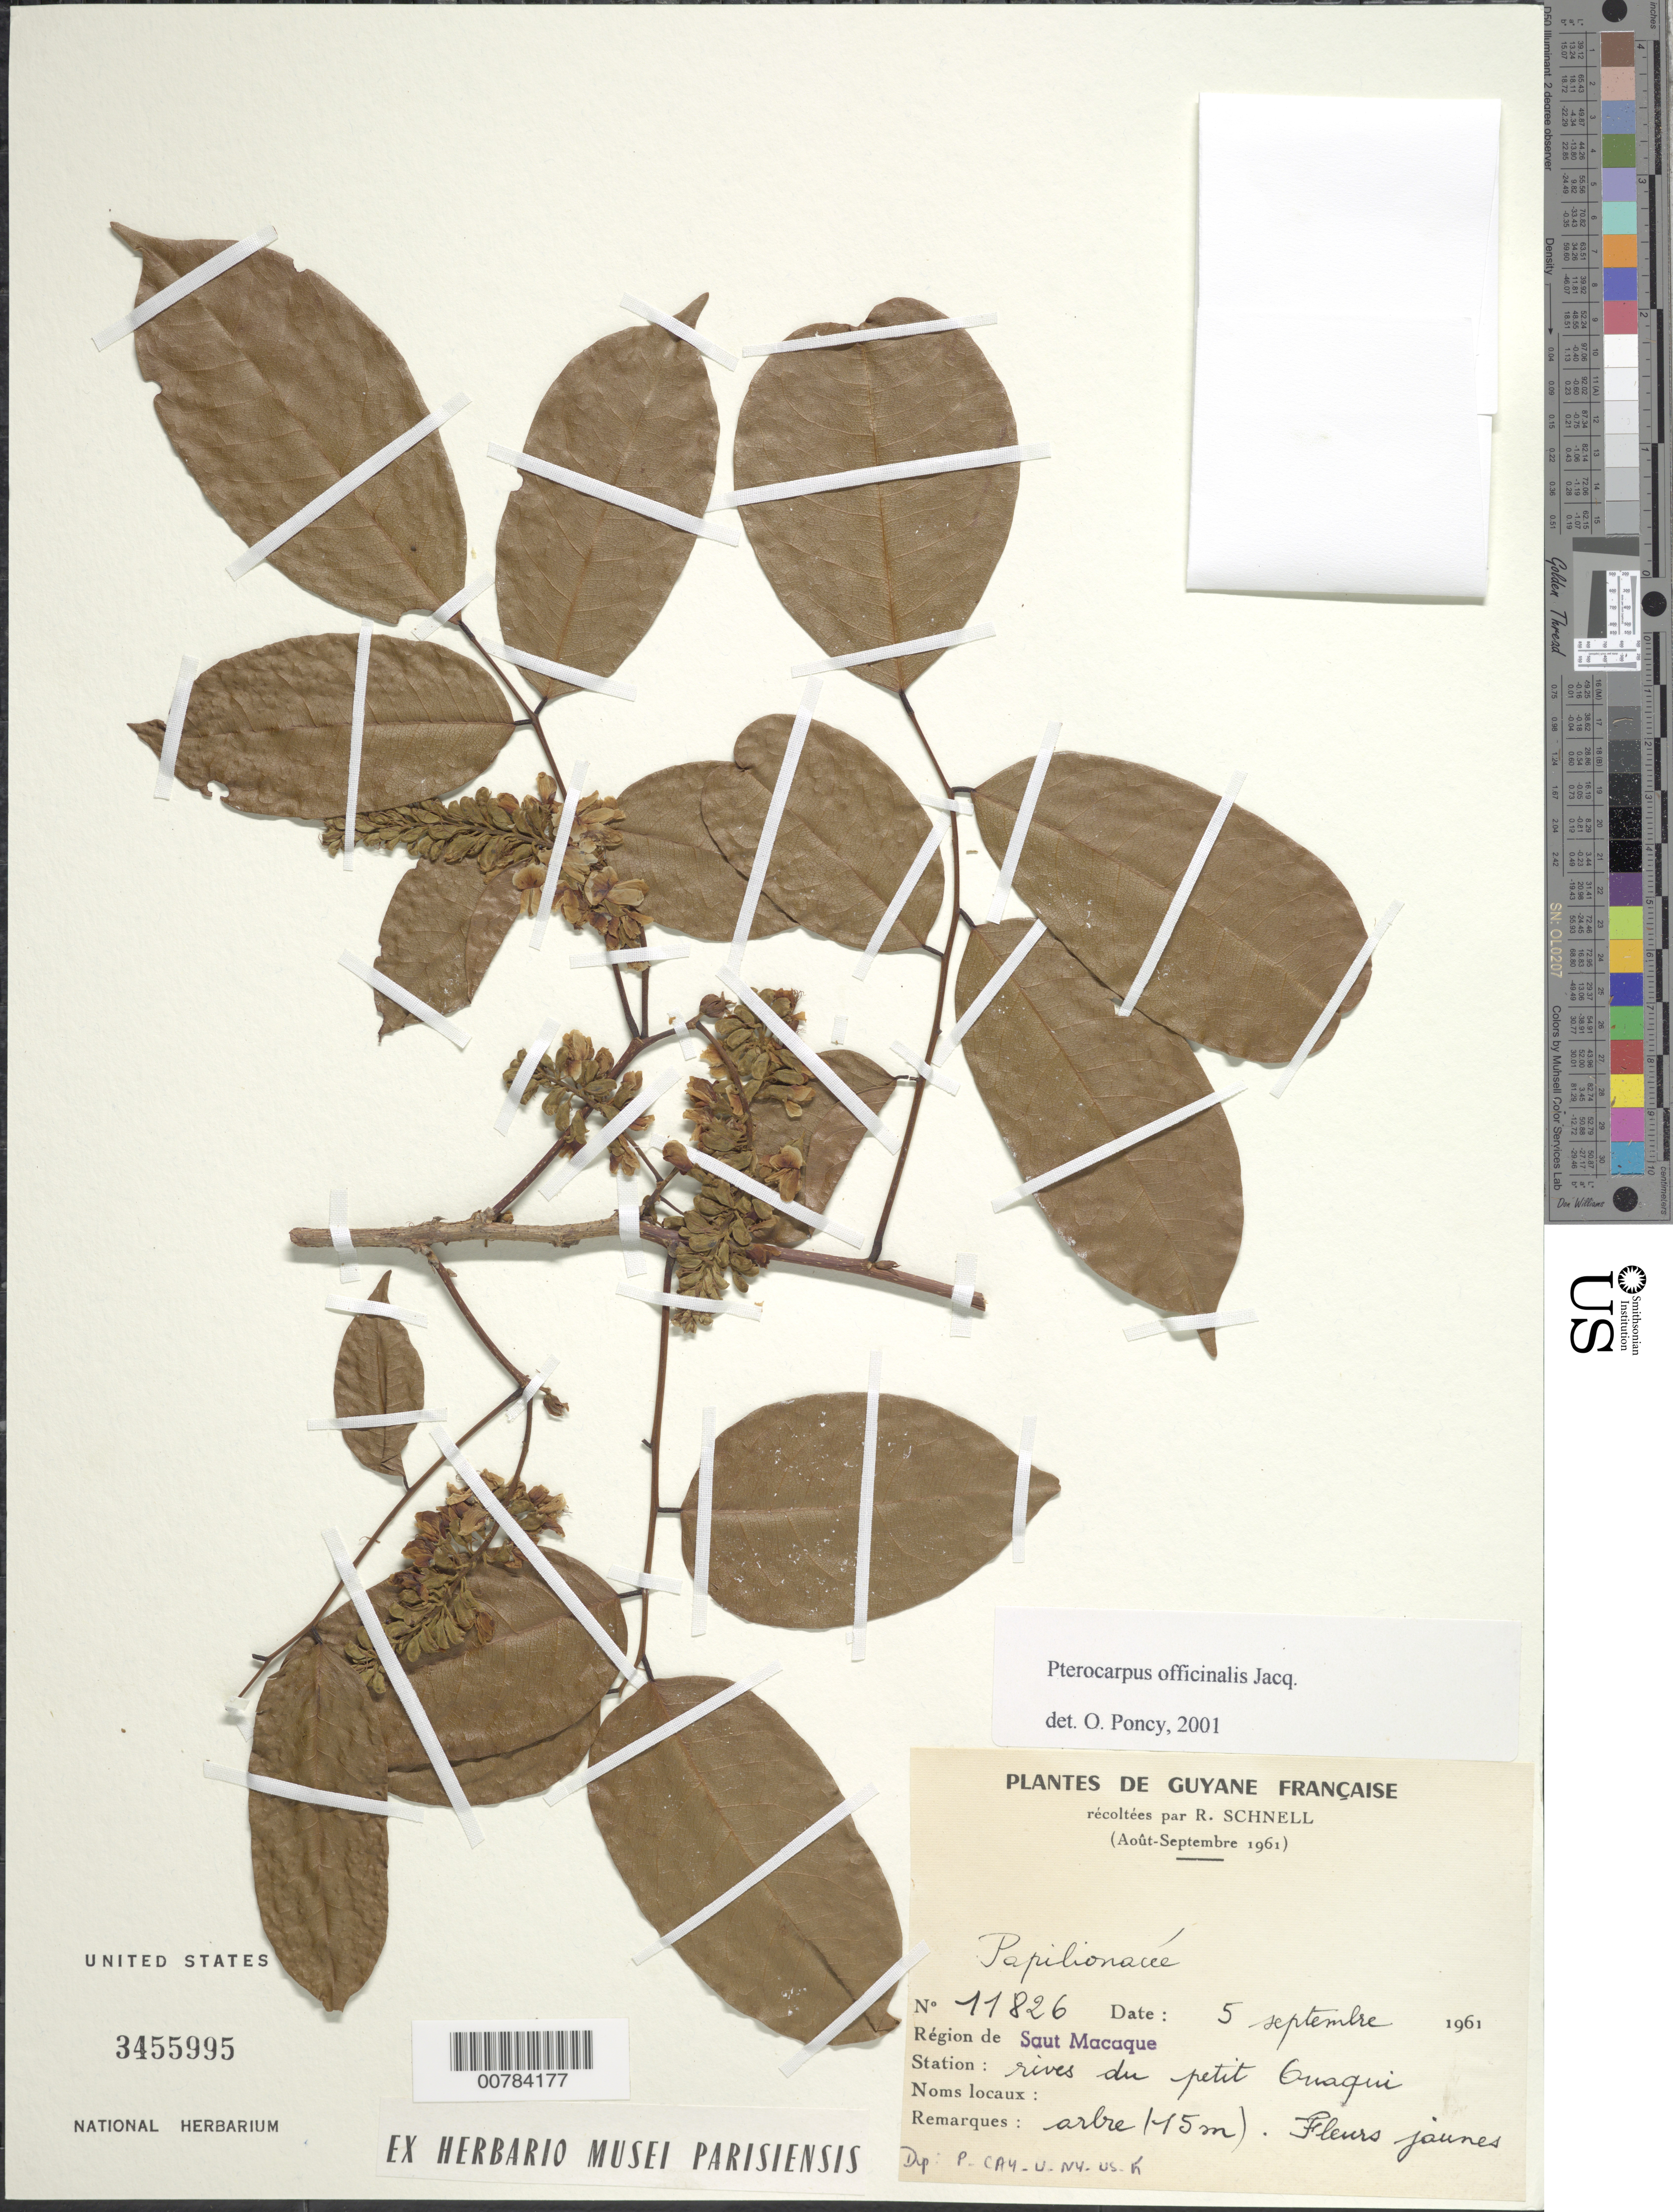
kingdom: Plantae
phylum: Tracheophyta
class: Magnoliopsida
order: Fabales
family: Fabaceae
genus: Pterocarpus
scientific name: Pterocarpus officinalis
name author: Jacq.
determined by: Poncy, O.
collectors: R. A. Schnell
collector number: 11826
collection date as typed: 5-Sep-61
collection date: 1961-09-05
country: French Guiana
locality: Saut Macaque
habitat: Rives du petit Guaqui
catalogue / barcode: US 3455995